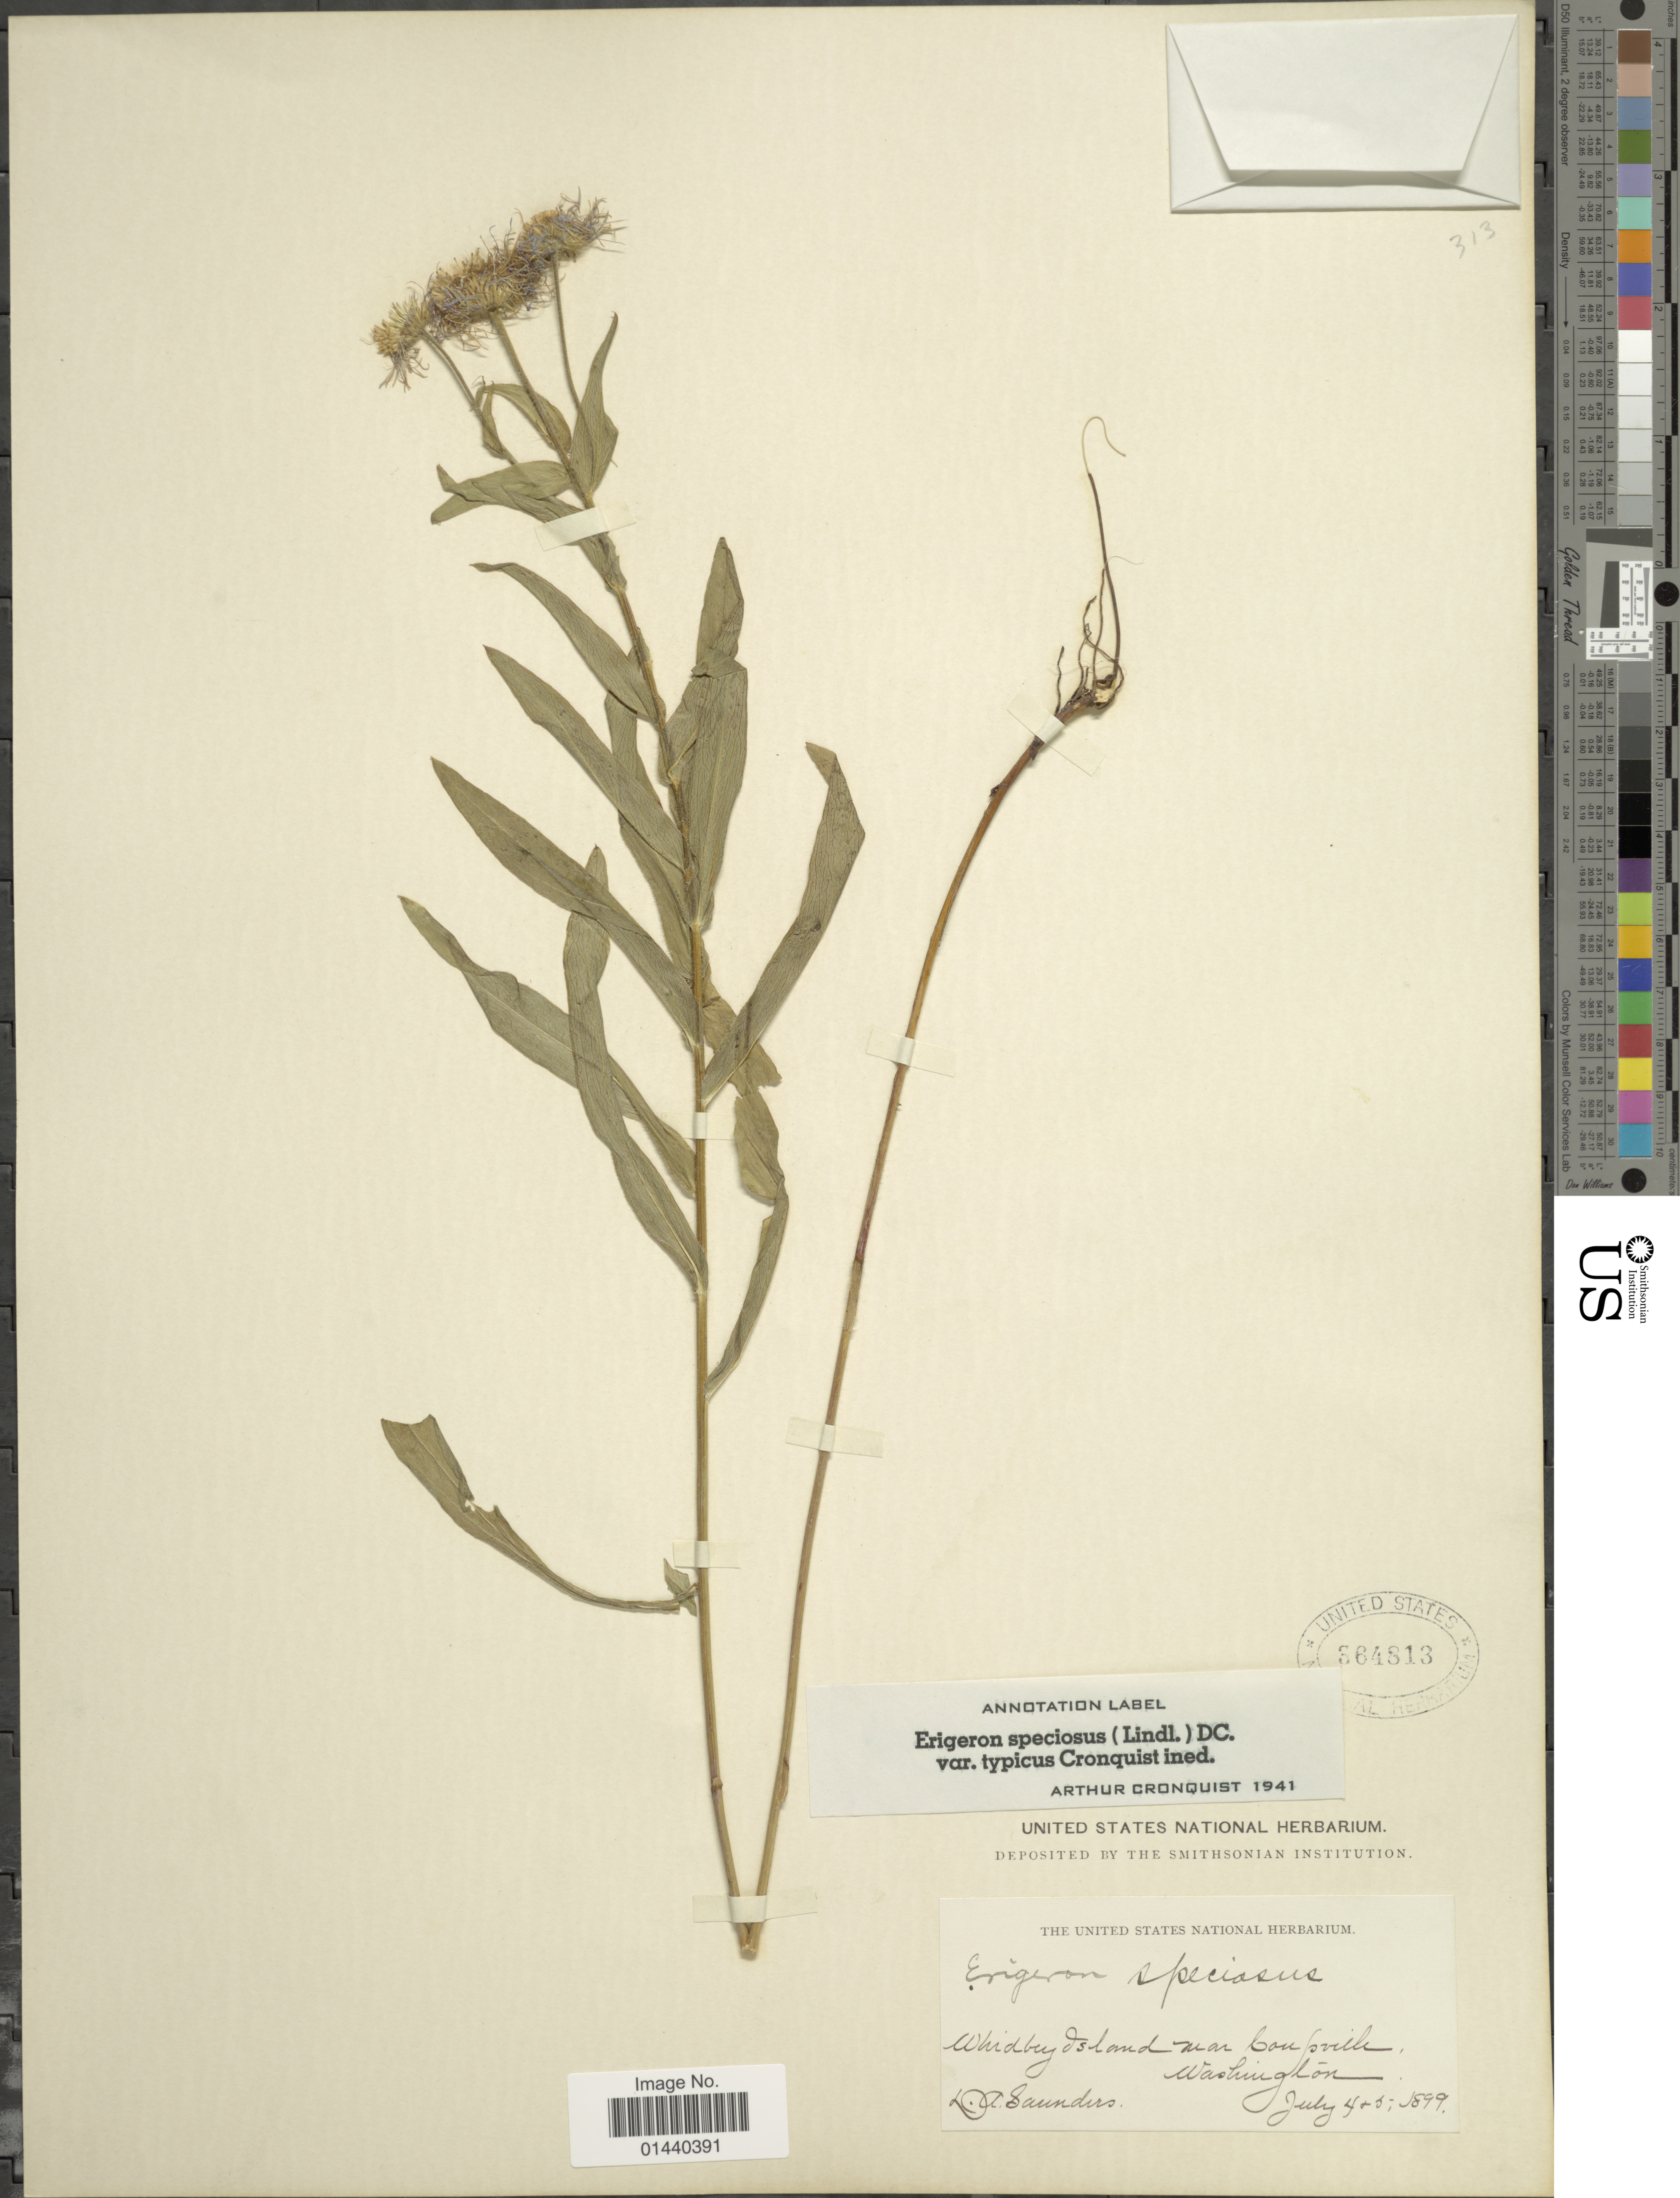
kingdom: Plantae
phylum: Tracheophyta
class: Magnoliopsida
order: Asterales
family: Asteraceae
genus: Erigeron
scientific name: Erigeron speciosus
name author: (Lindl.) DC.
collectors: D. Saunders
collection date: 1899-07-04/1899-07-05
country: United States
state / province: Washington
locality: Whidbey Island near Coupville.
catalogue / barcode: US 364813